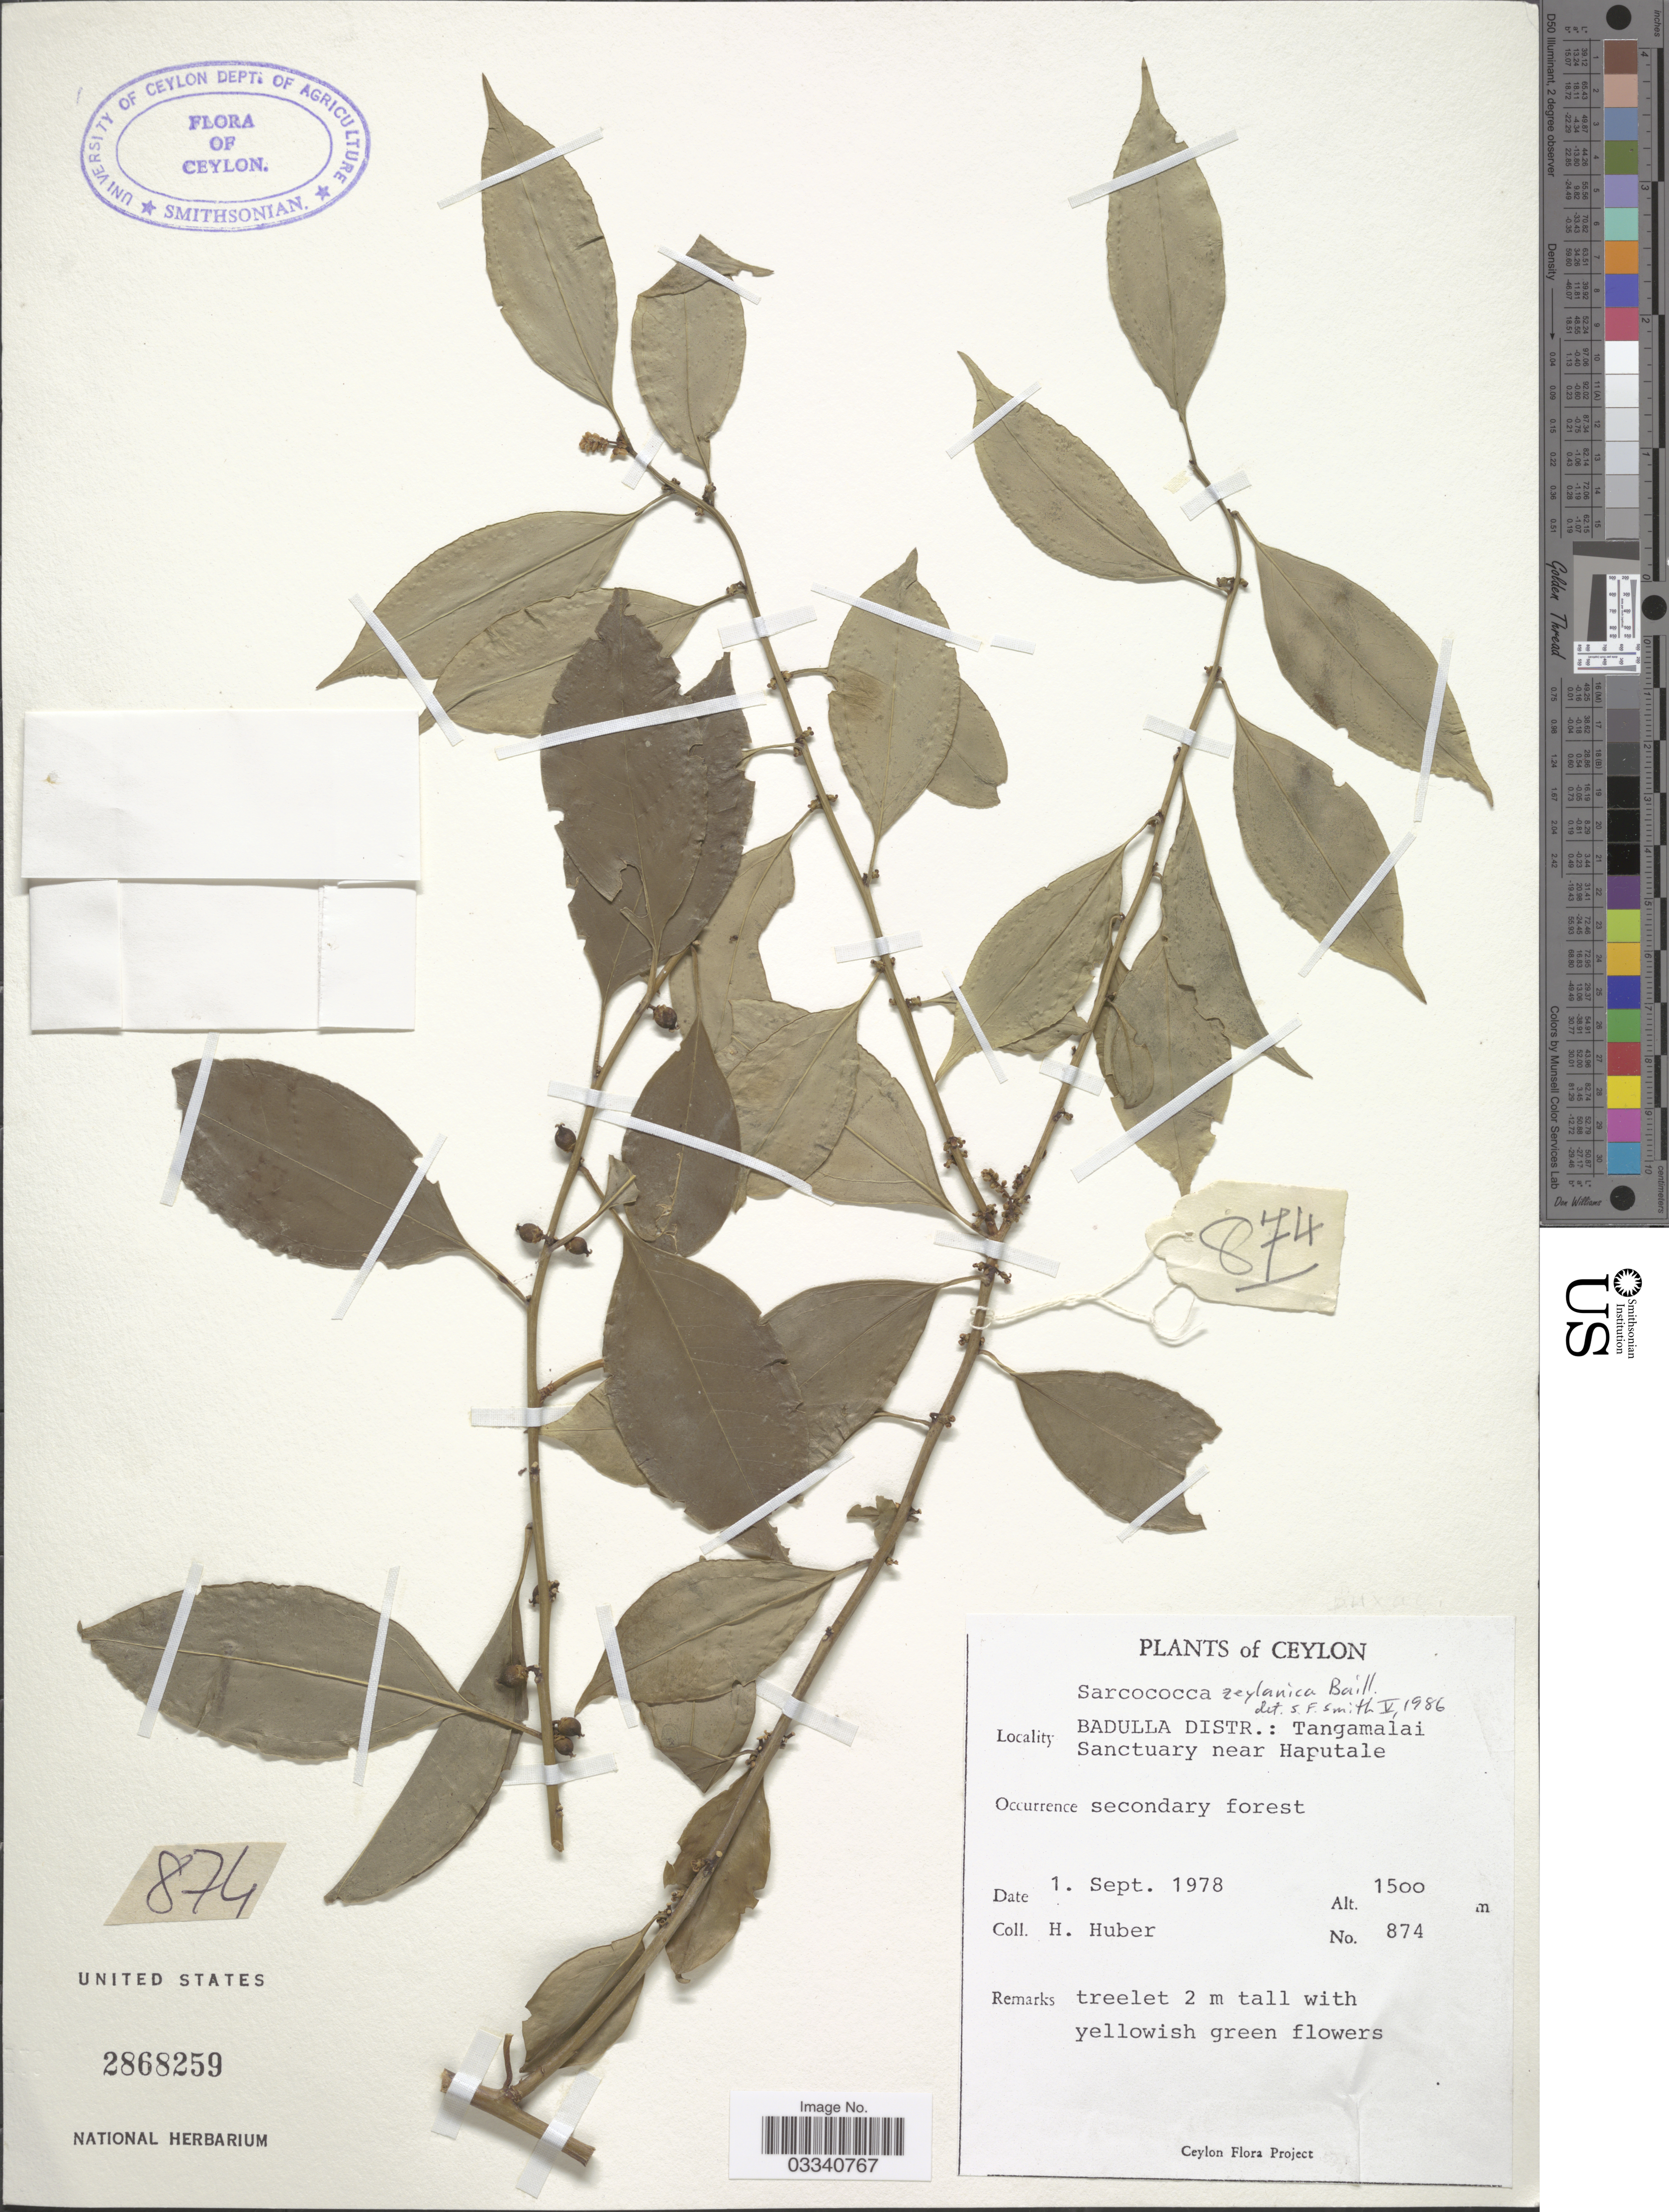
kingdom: Plantae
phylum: Tracheophyta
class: Magnoliopsida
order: Buxales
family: Buxaceae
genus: Sarcococca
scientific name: Sarcococca zeylanica var. zeylanica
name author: Baill.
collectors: H. Huber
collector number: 874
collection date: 1978-09-01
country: Sri Lanka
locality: Ceylon. Badulla Distr.: Tangamalai Sanctuary near Haputale.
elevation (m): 1500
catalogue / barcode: US 2868259